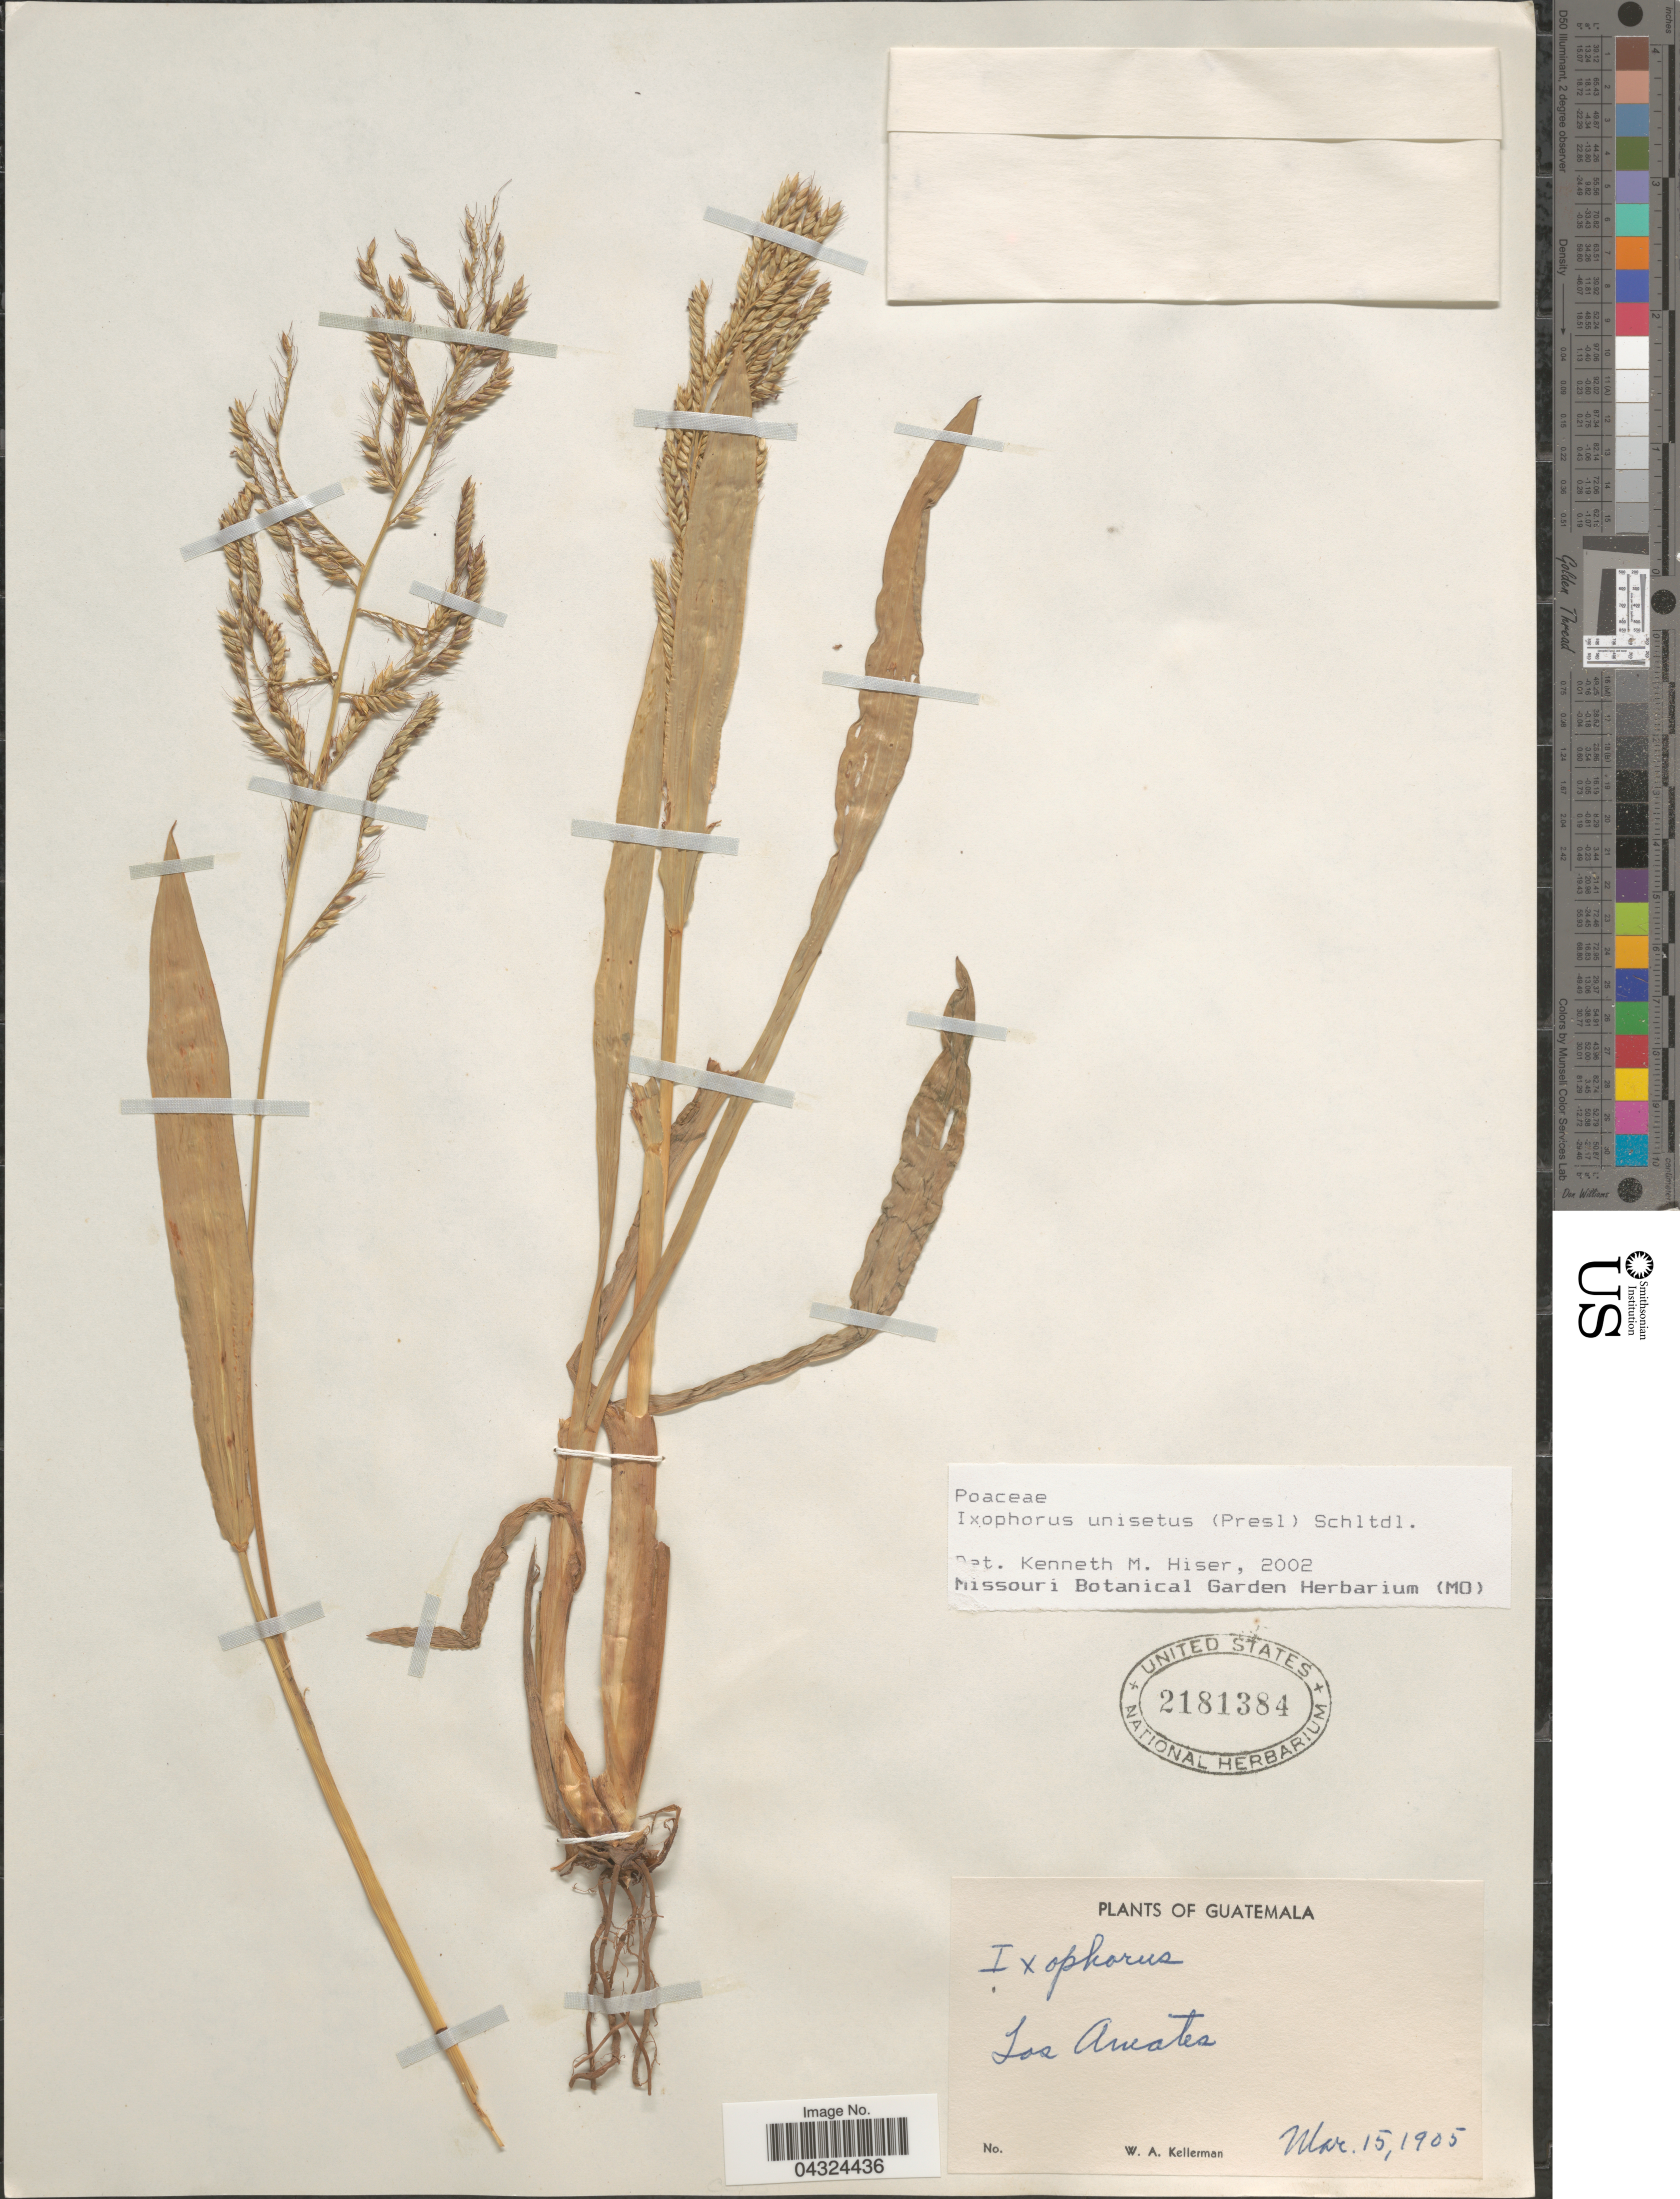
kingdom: Plantae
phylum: Tracheophyta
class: Liliopsida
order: Poales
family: Poaceae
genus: Ixophorus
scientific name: Ixophorus unisetus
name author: (J. Presl) Schltdl.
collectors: W. Kellerman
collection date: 1905-03-15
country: Guatemala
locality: Los Amates.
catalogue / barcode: US 2181384